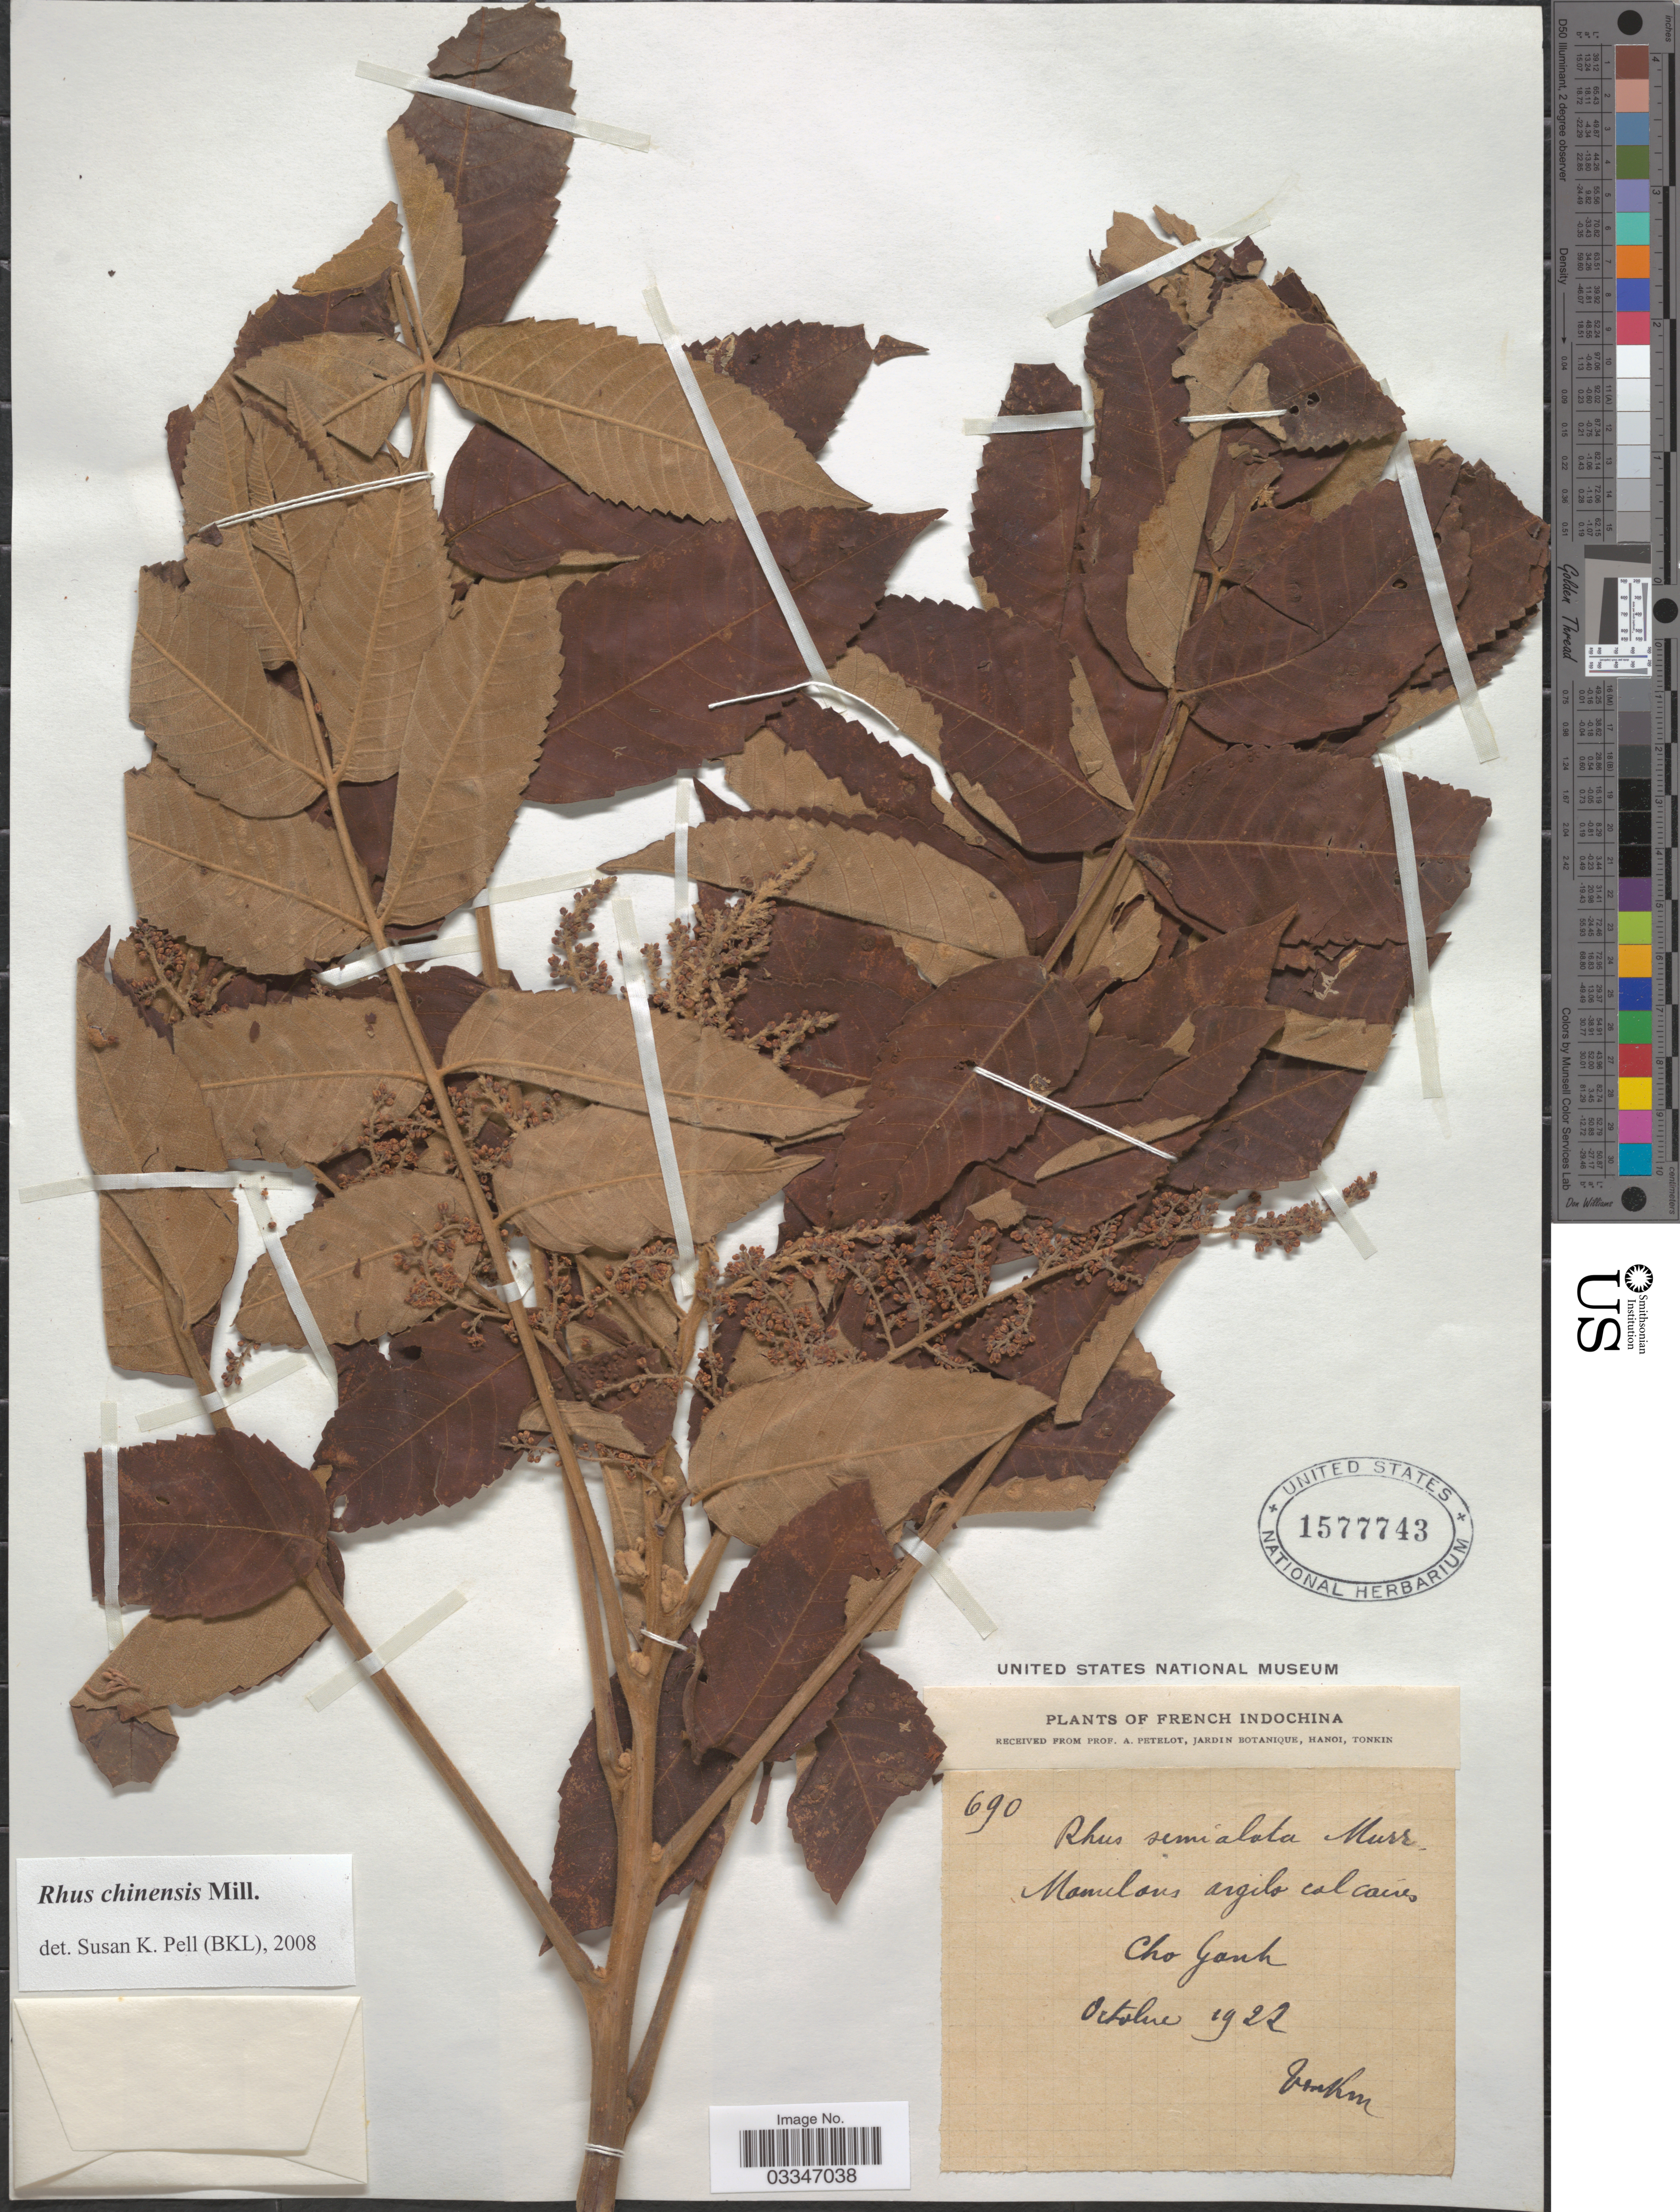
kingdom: Plantae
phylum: Tracheophyta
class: Magnoliopsida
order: Sapindales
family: Anacardiaceae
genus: Rhus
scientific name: Rhus chinensis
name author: Mill.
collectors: A. Petelot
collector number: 690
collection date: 1922-10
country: Vietnam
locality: French Indochina. Cho Ganh.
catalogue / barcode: US 1577743